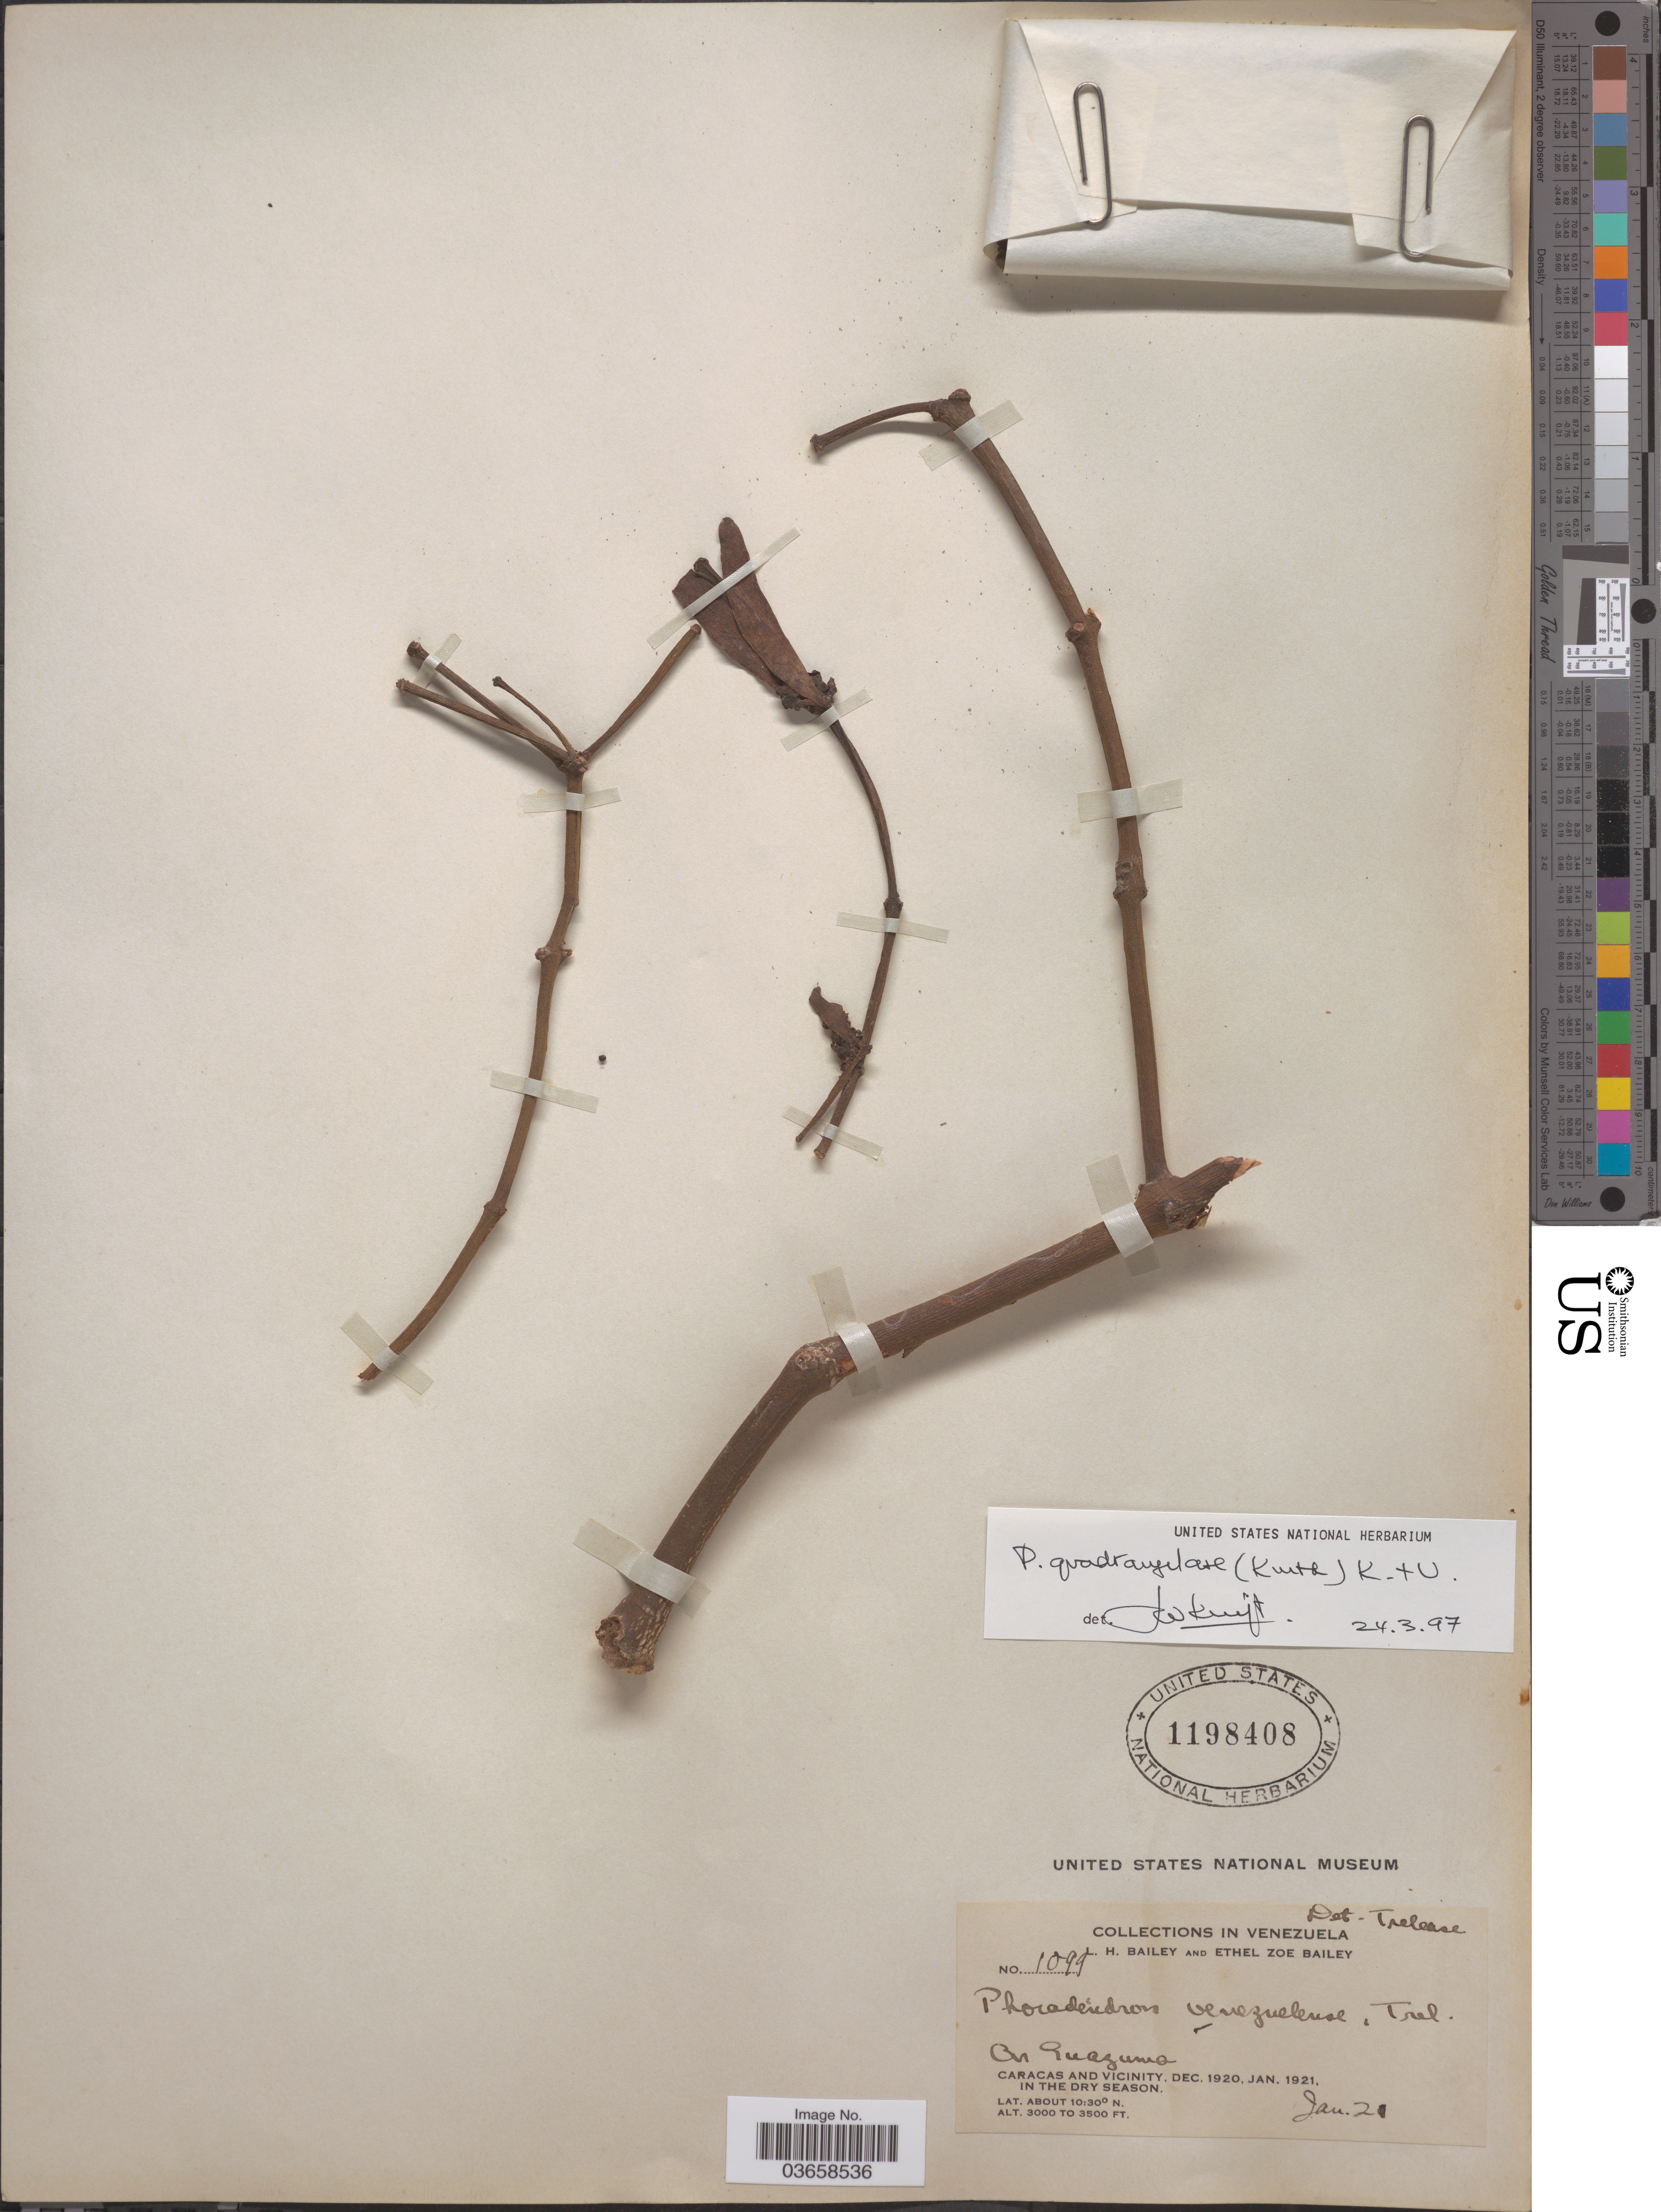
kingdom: Plantae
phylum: Tracheophyta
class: Magnoliopsida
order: Santalales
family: Viscaceae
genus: Phoradendron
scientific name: Phoradendron quadrangulare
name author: (Kunth) Griseb.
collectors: L. H. Bailey & E. Z. Bailey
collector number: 1099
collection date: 1921-01-21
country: Venezuela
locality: Caracas and vicinity.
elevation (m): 914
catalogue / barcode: US 1198408